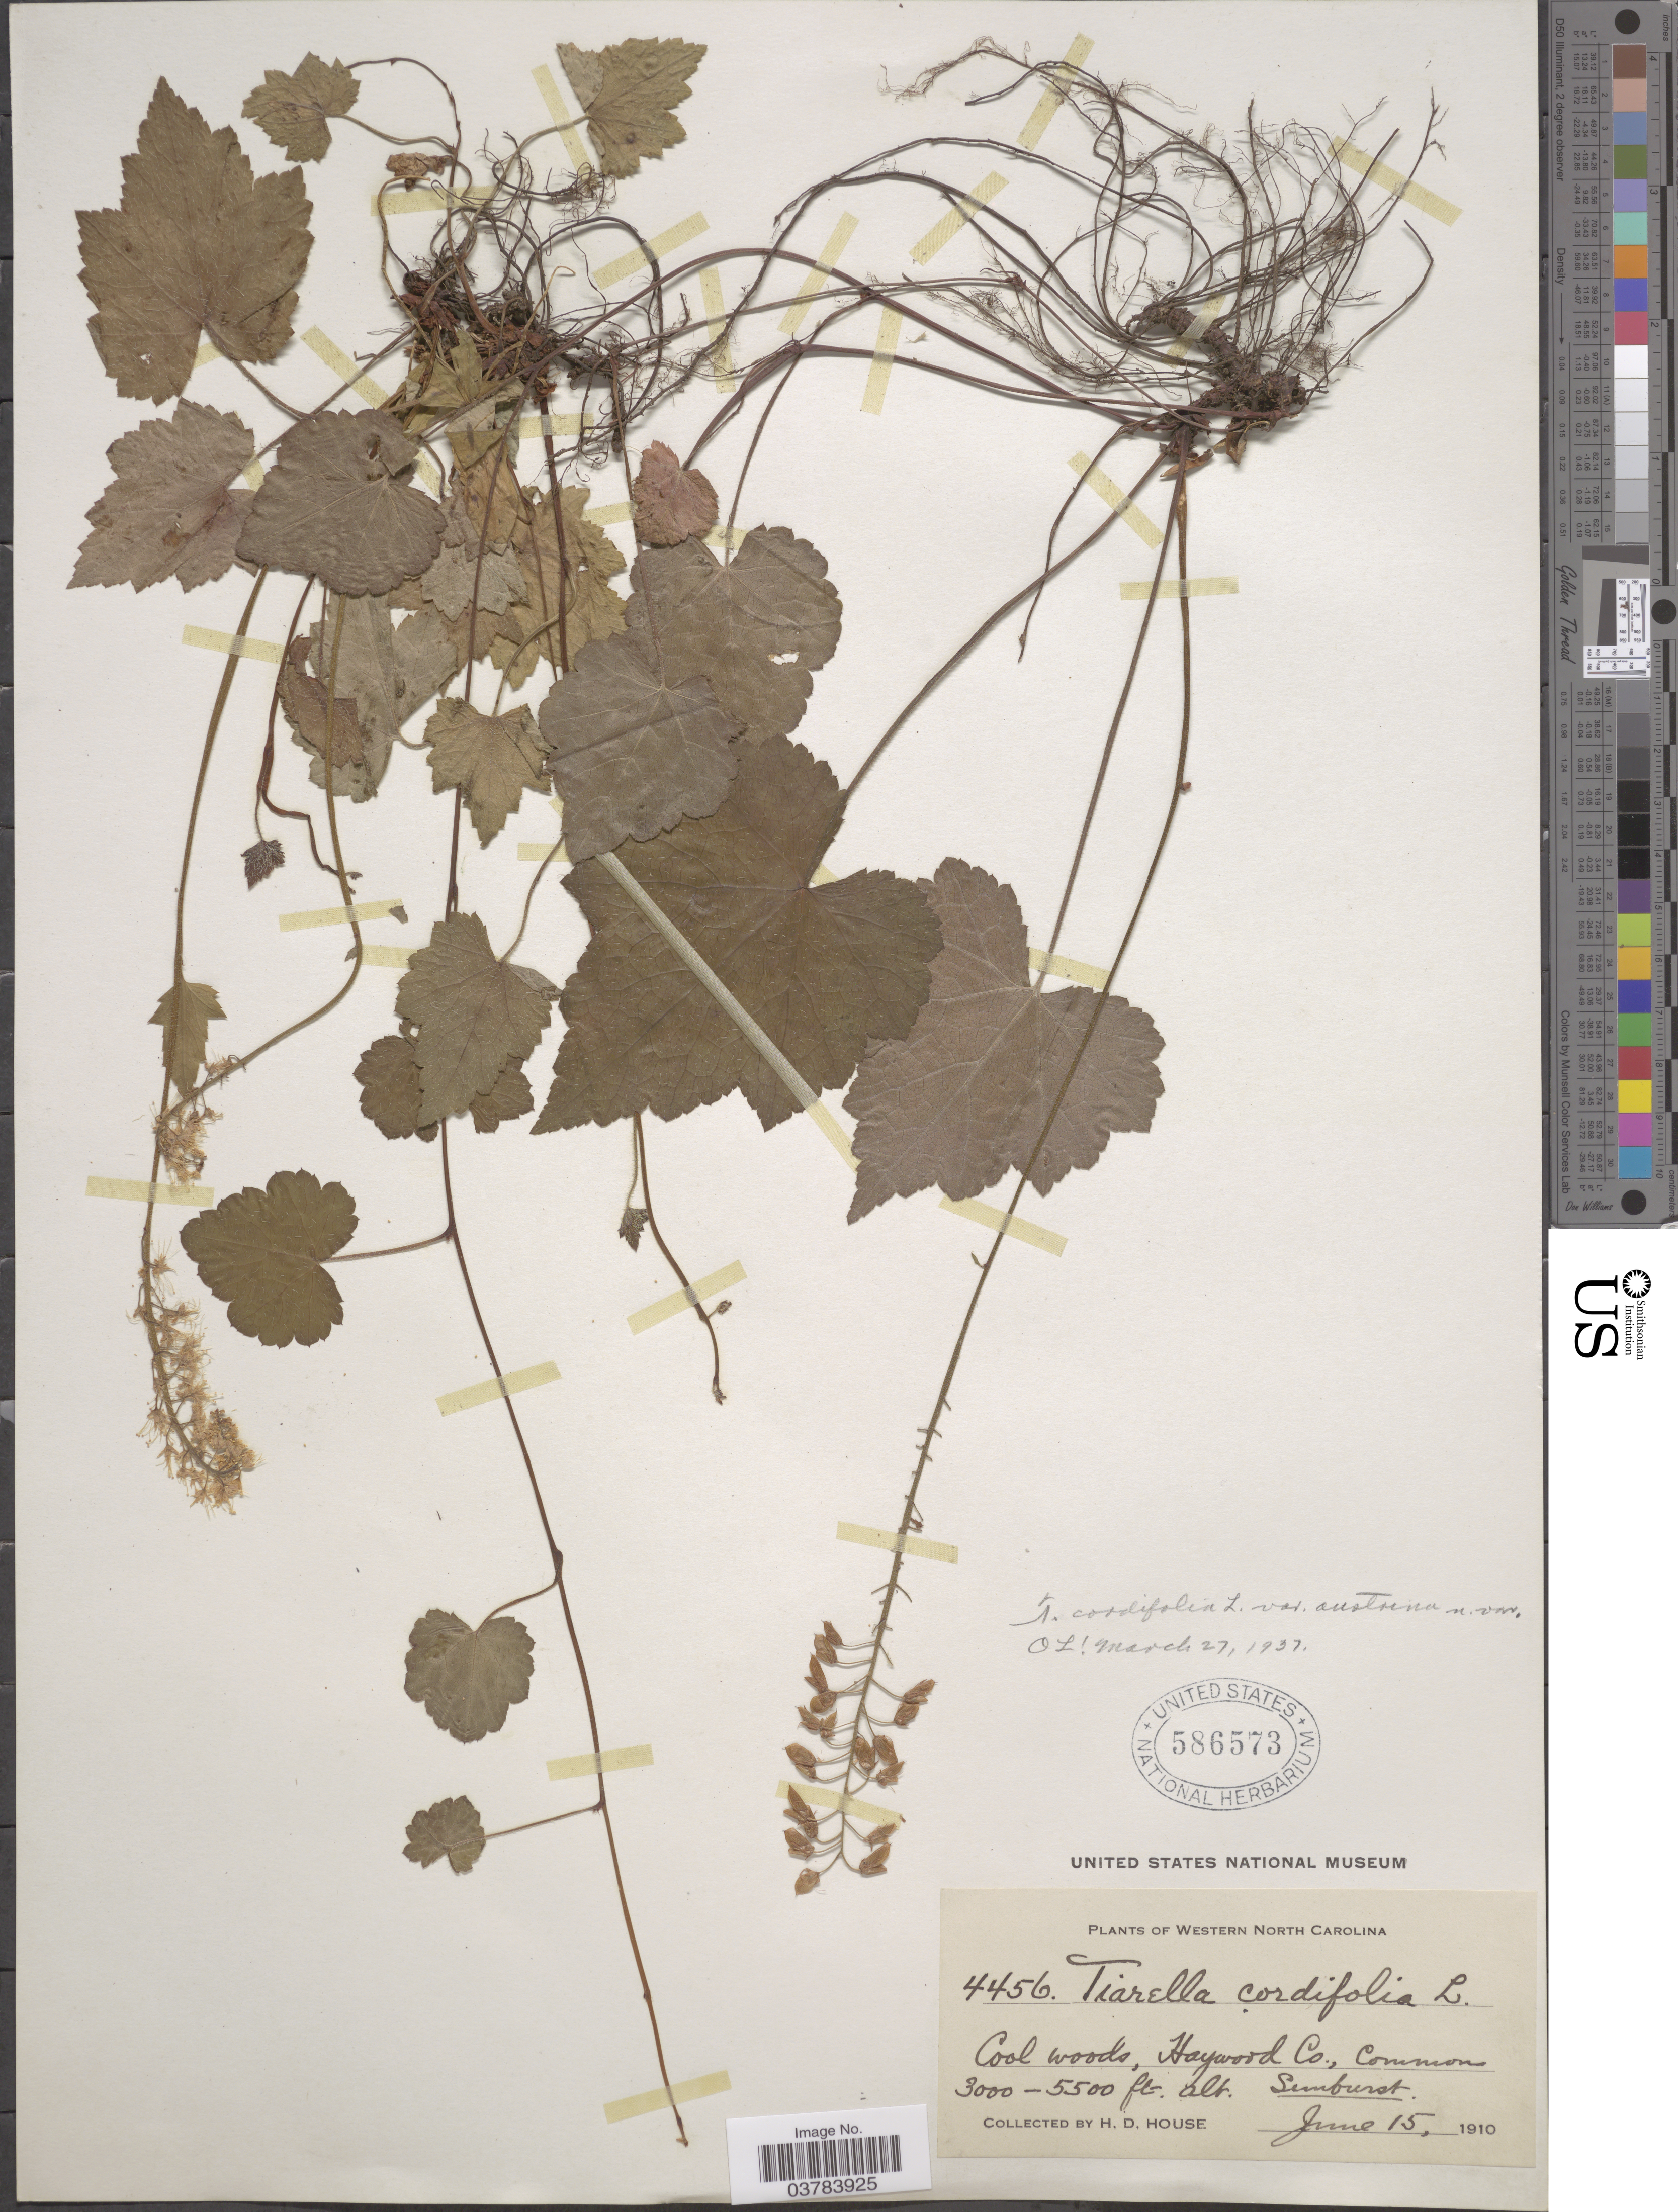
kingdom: Plantae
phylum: Tracheophyta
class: Magnoliopsida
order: Saxifragales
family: Saxifragaceae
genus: Tiarella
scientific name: Tiarella cordifolia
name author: L.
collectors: H. D. House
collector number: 4456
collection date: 1910-06-15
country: United States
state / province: North Carolina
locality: Western North Carolina. Haywood Co.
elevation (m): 914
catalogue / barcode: US 586573